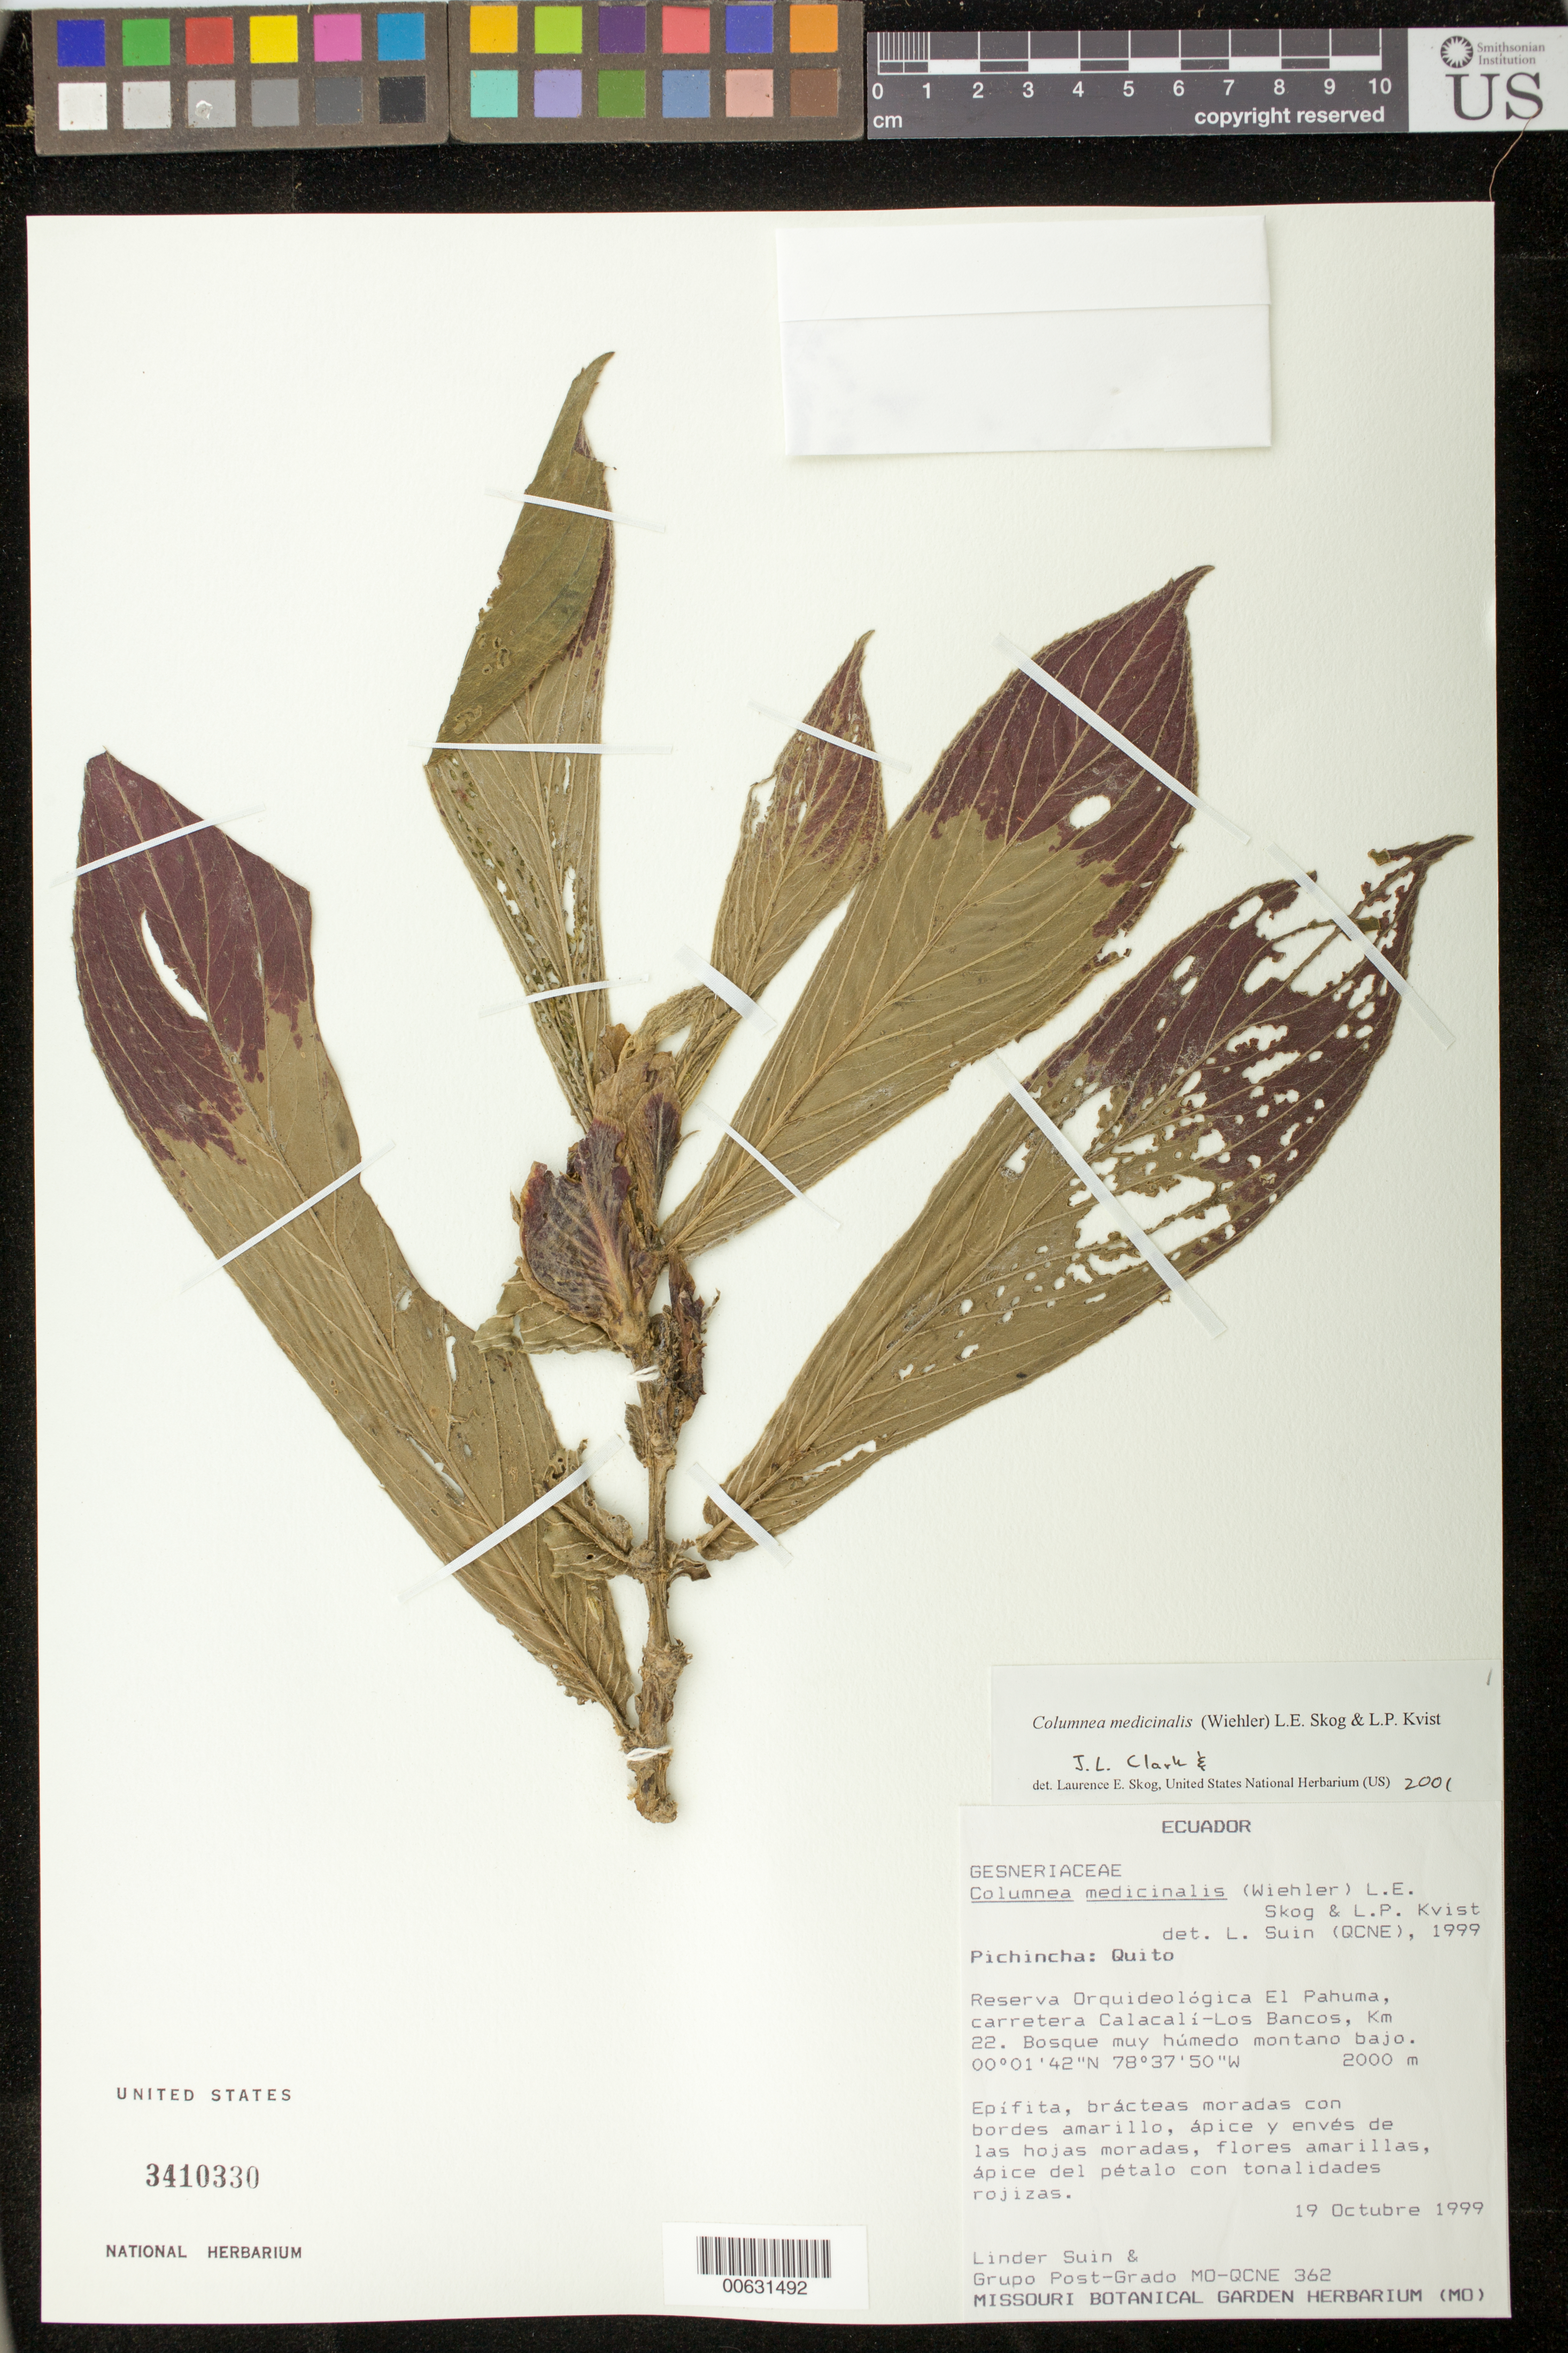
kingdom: Plantae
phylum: Tracheophyta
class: Magnoliopsida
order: Lamiales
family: Gesneriaceae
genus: Columnea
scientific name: Columnea medicinalis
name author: (Wiehler) L.E. Skog & L.P. Kvist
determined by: Clark, J. L.; Skog, Laurence E.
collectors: L. Suin & Grupo Post-Grado MO-QCNE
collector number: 362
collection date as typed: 19 Oct 1999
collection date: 1999-10-19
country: Ecuador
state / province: Pichincha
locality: Quito; Reserva Orquideológica El Pahuma, carretera Calacalí-Los Bancos, km 22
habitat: Bosque muy húmedo montano bajo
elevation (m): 2000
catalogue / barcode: US 3410330